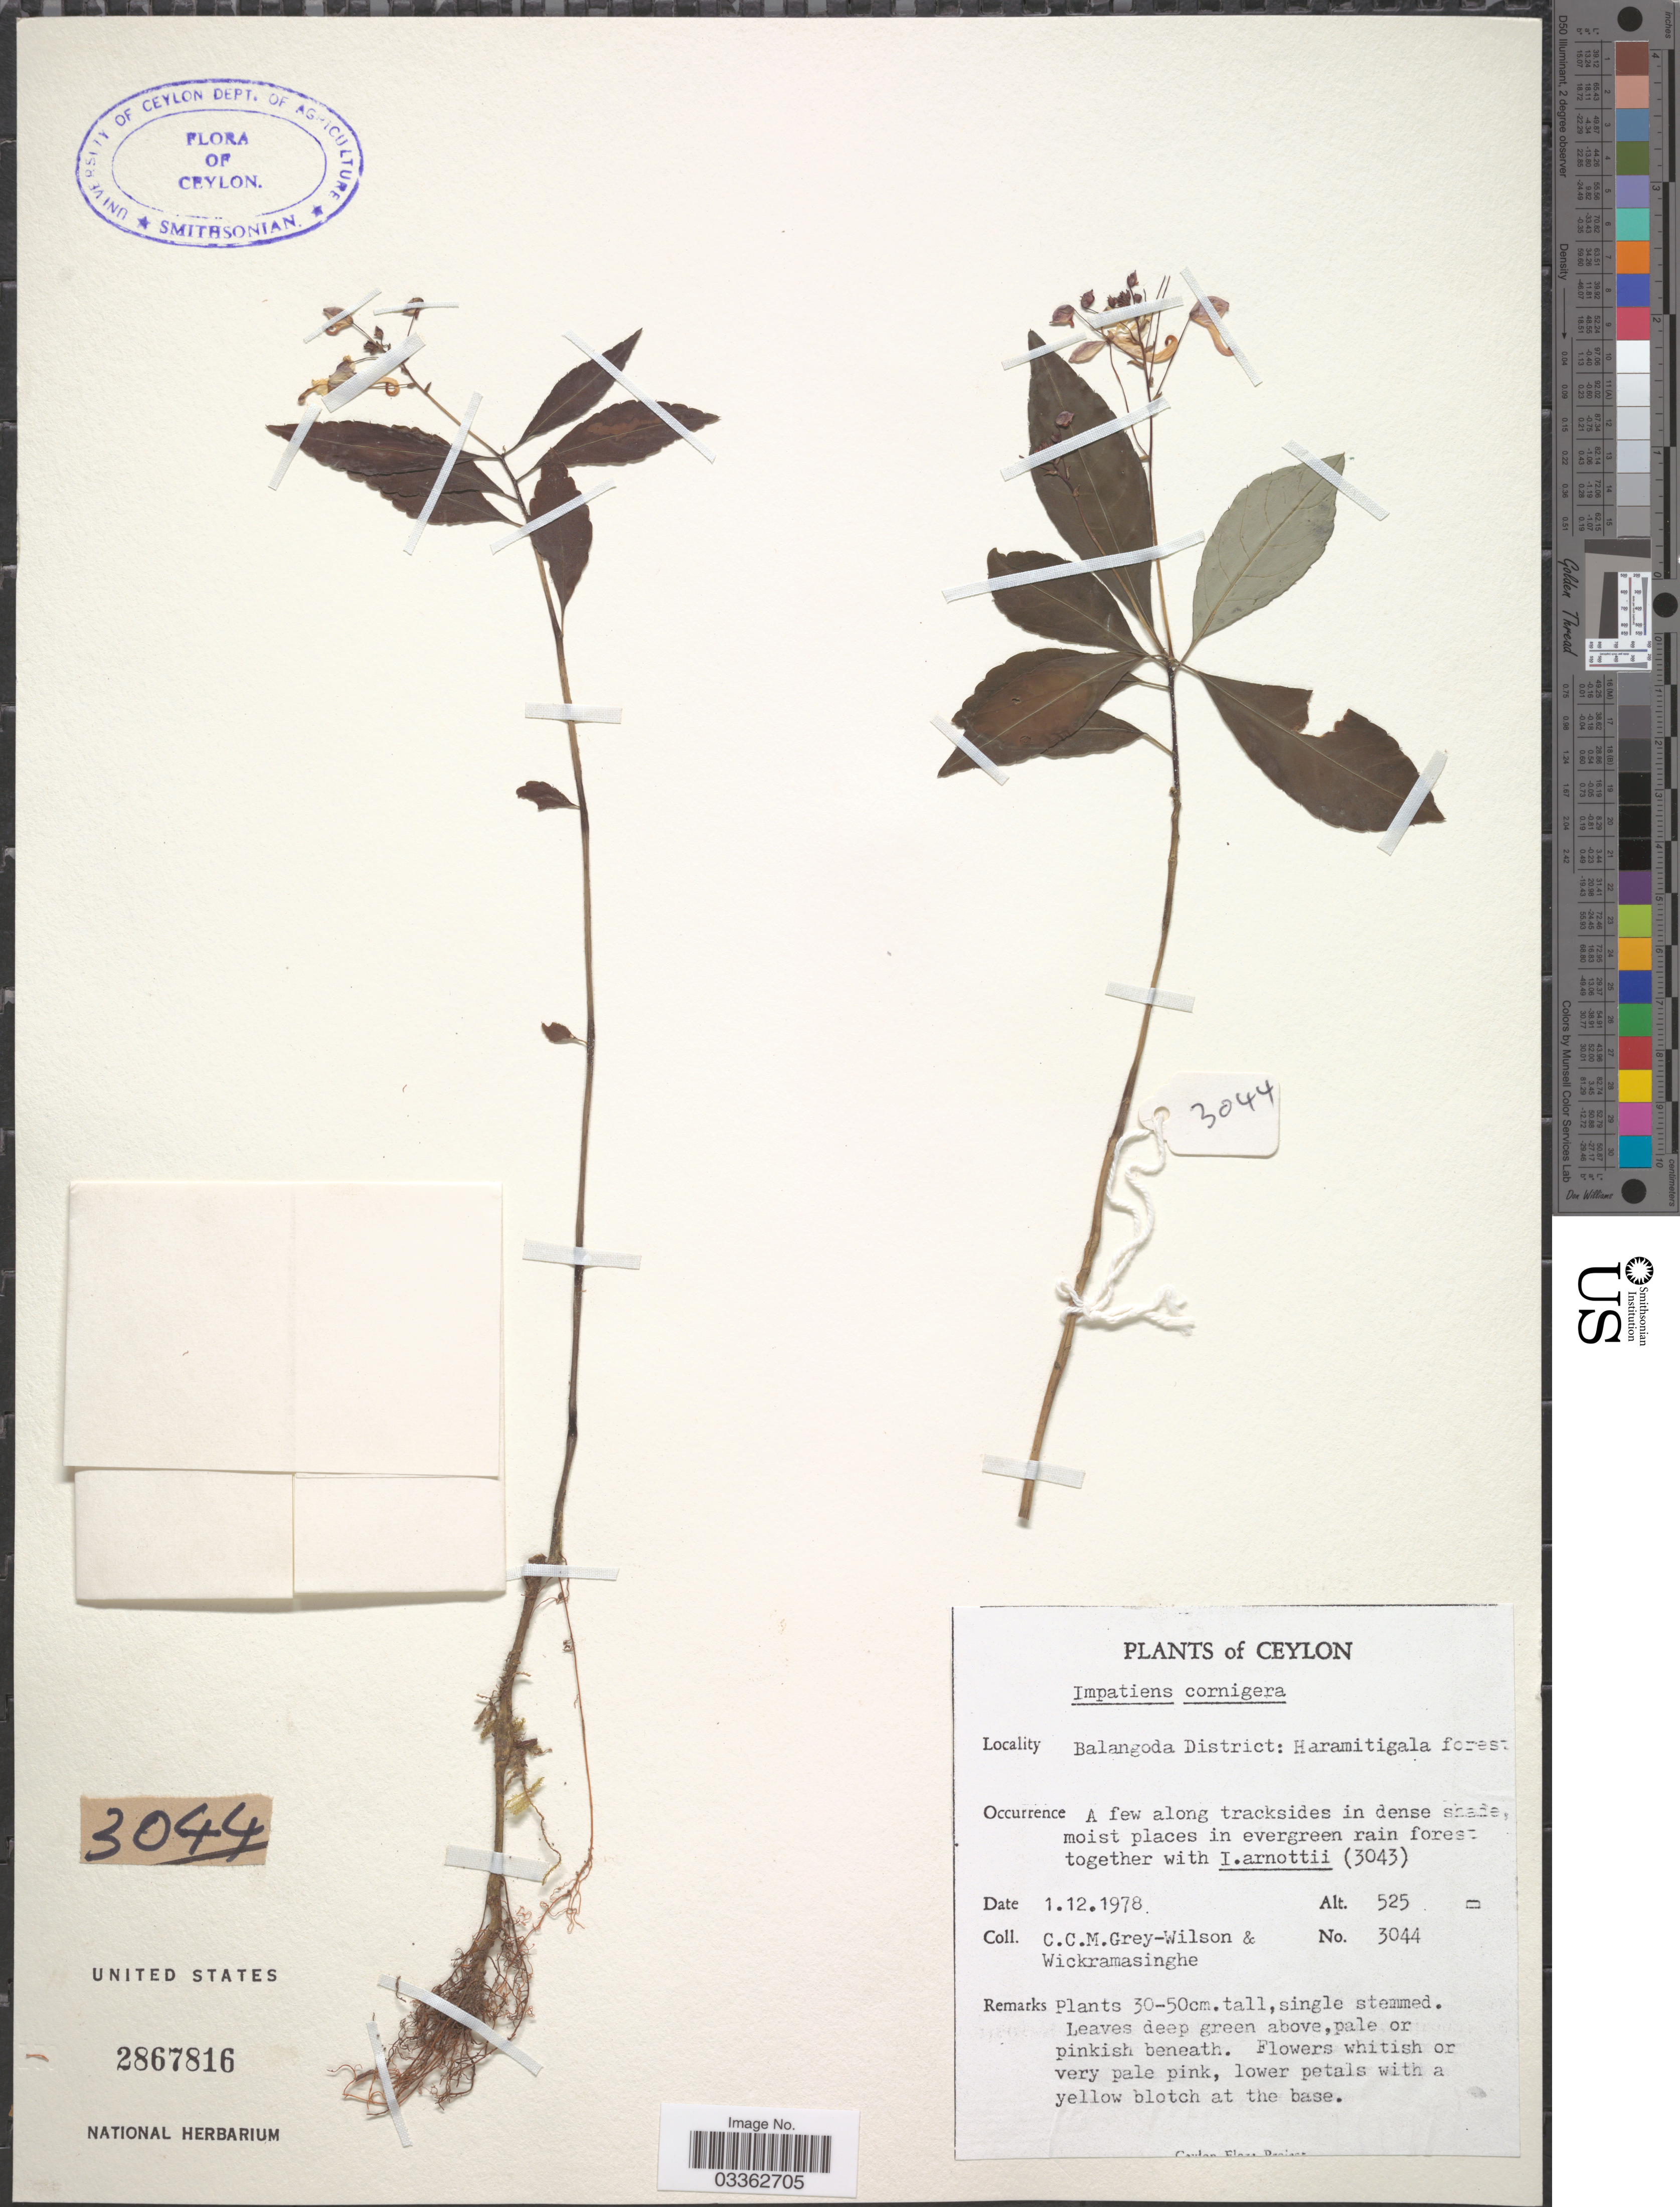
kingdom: Plantae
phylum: Tracheophyta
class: Magnoliopsida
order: Ericales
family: Balsaminaceae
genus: Impatiens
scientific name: Impatiens cornigera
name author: Arn.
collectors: C. Grey-Wilson, C. Grey-Wilson & -. Wickramasinghe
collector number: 3044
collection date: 1978-12-01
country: Sri Lanka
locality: Ceylon. Balangoda District: Haramitigala forest.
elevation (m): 525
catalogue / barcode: US 2867816